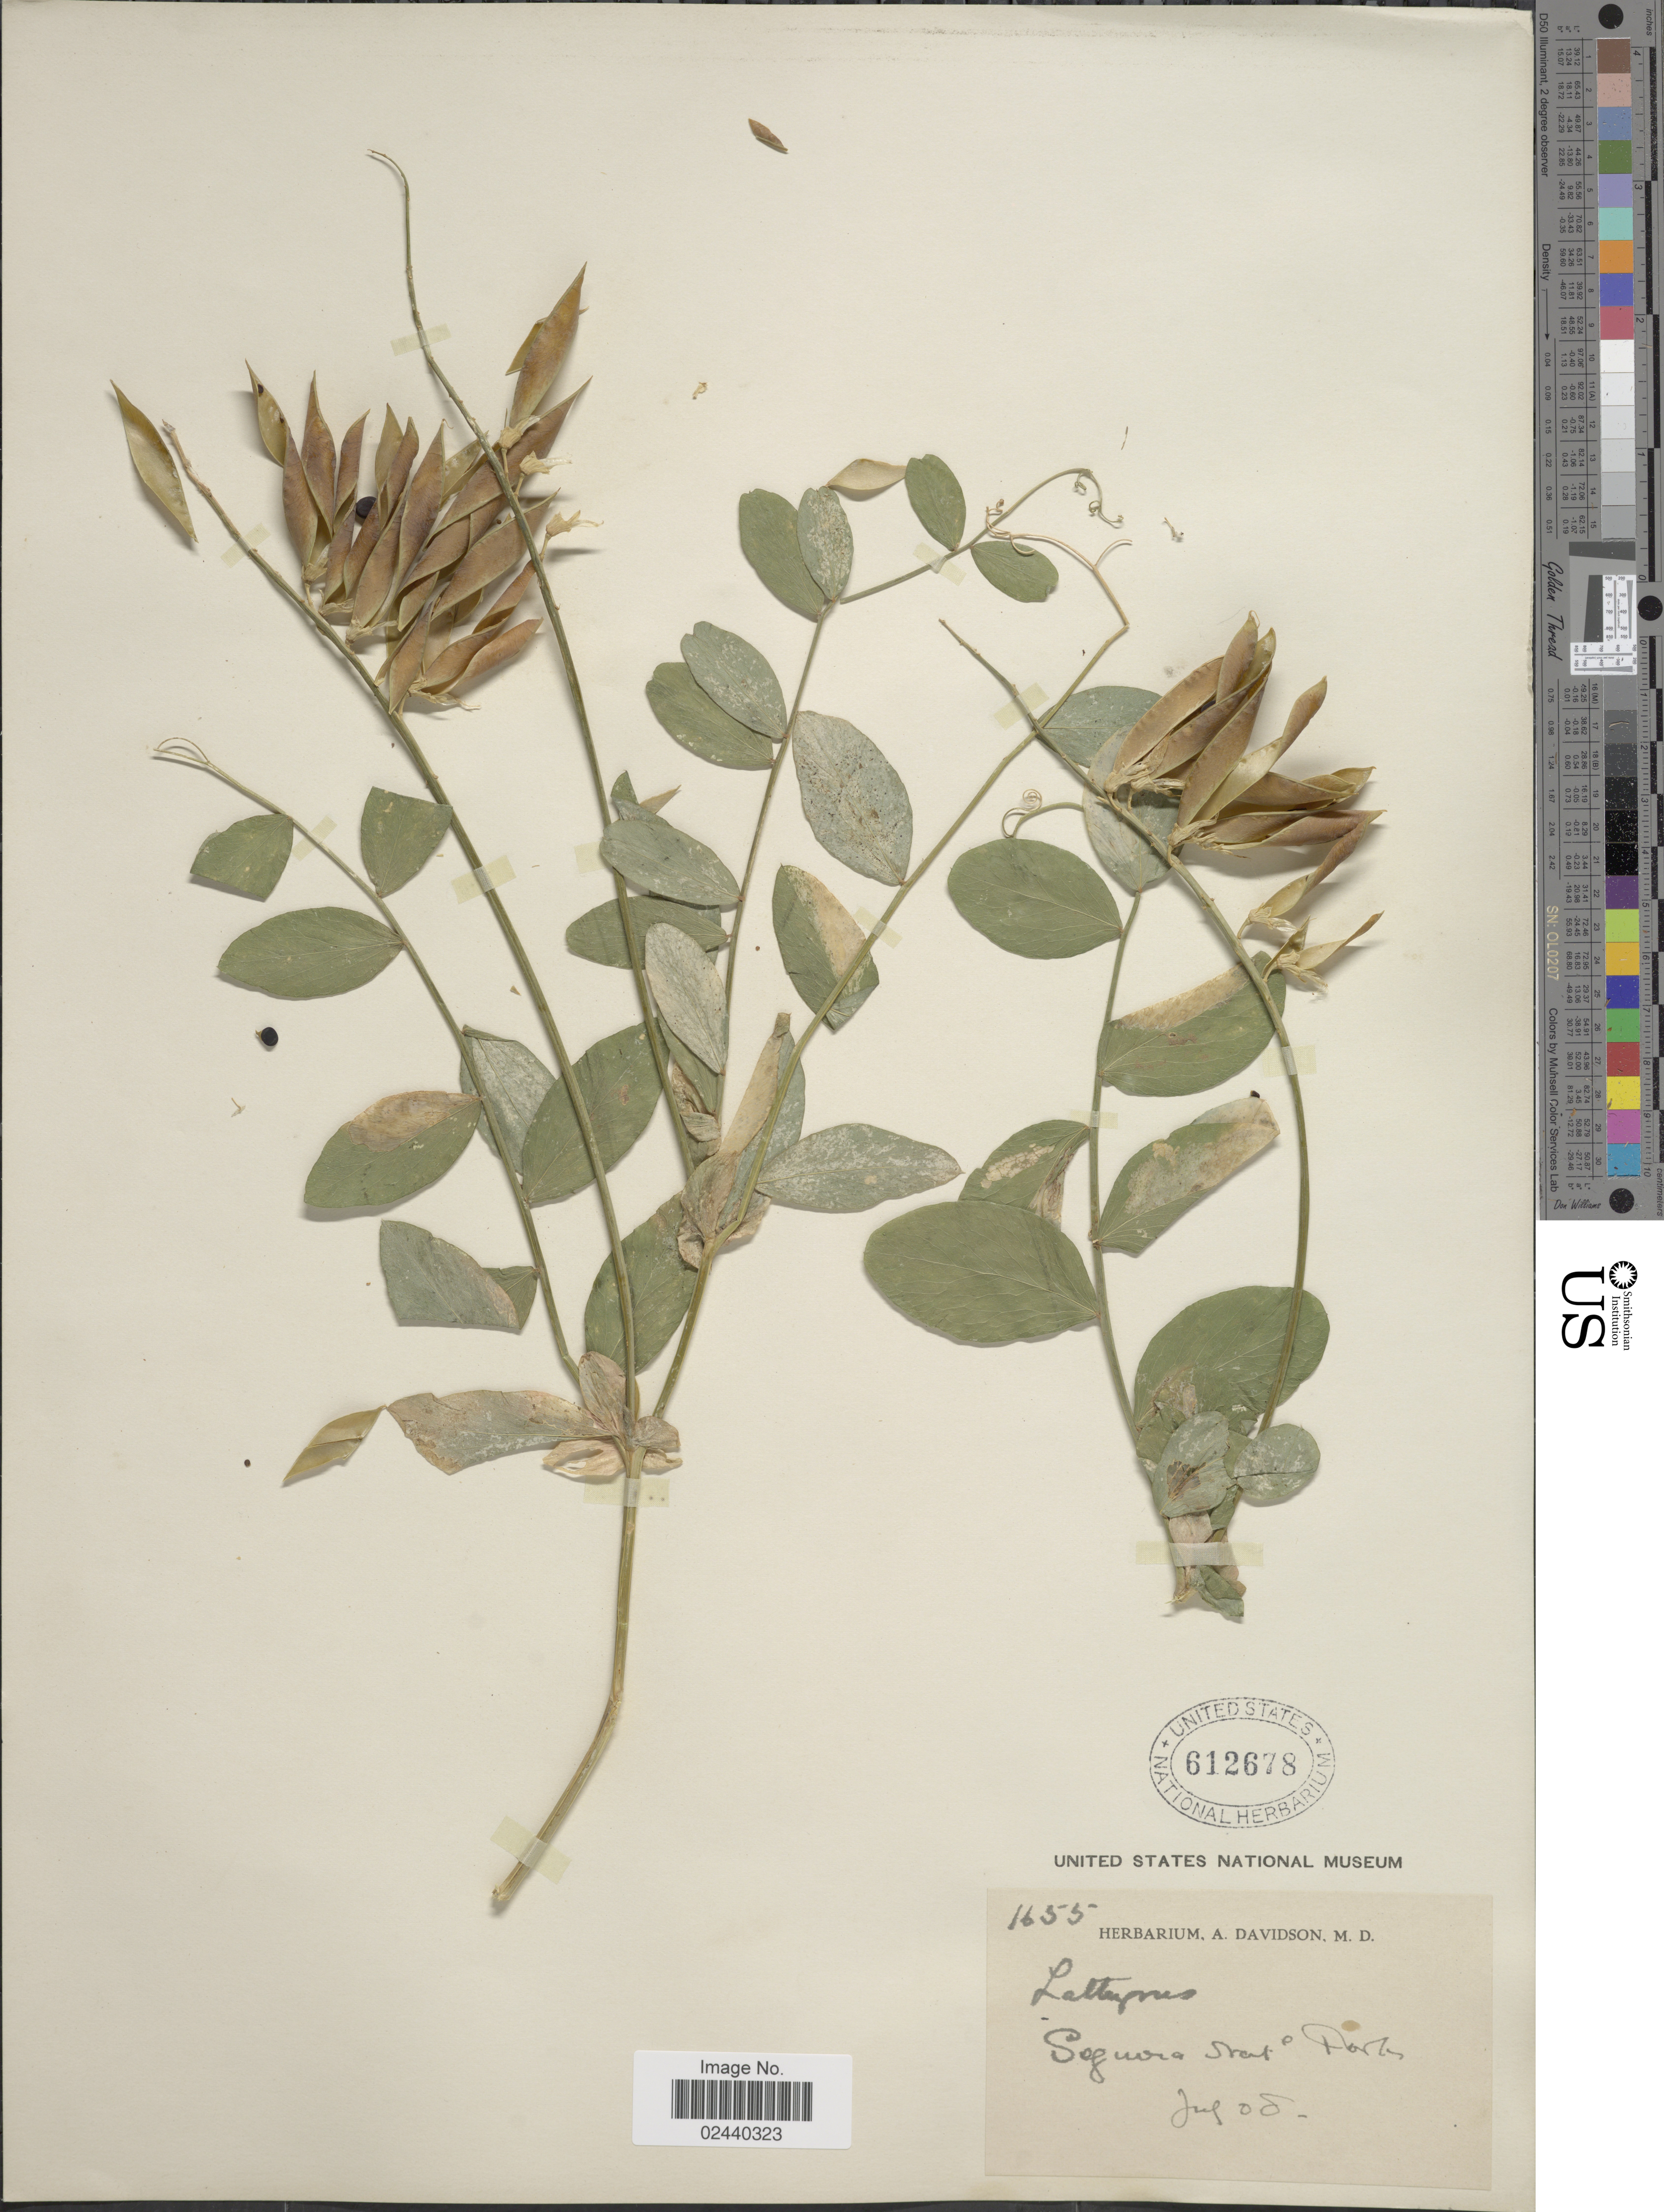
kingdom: Plantae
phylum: Tracheophyta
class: Magnoliopsida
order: Fabales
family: Fabaceae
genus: Lathyrus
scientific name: Lathyrus bolanderi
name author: S. Watson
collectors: ex herb. A. Davidson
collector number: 1655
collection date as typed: Transcribed d/m/y: /7/8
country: United States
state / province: California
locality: Sequoia State Park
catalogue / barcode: US 612678